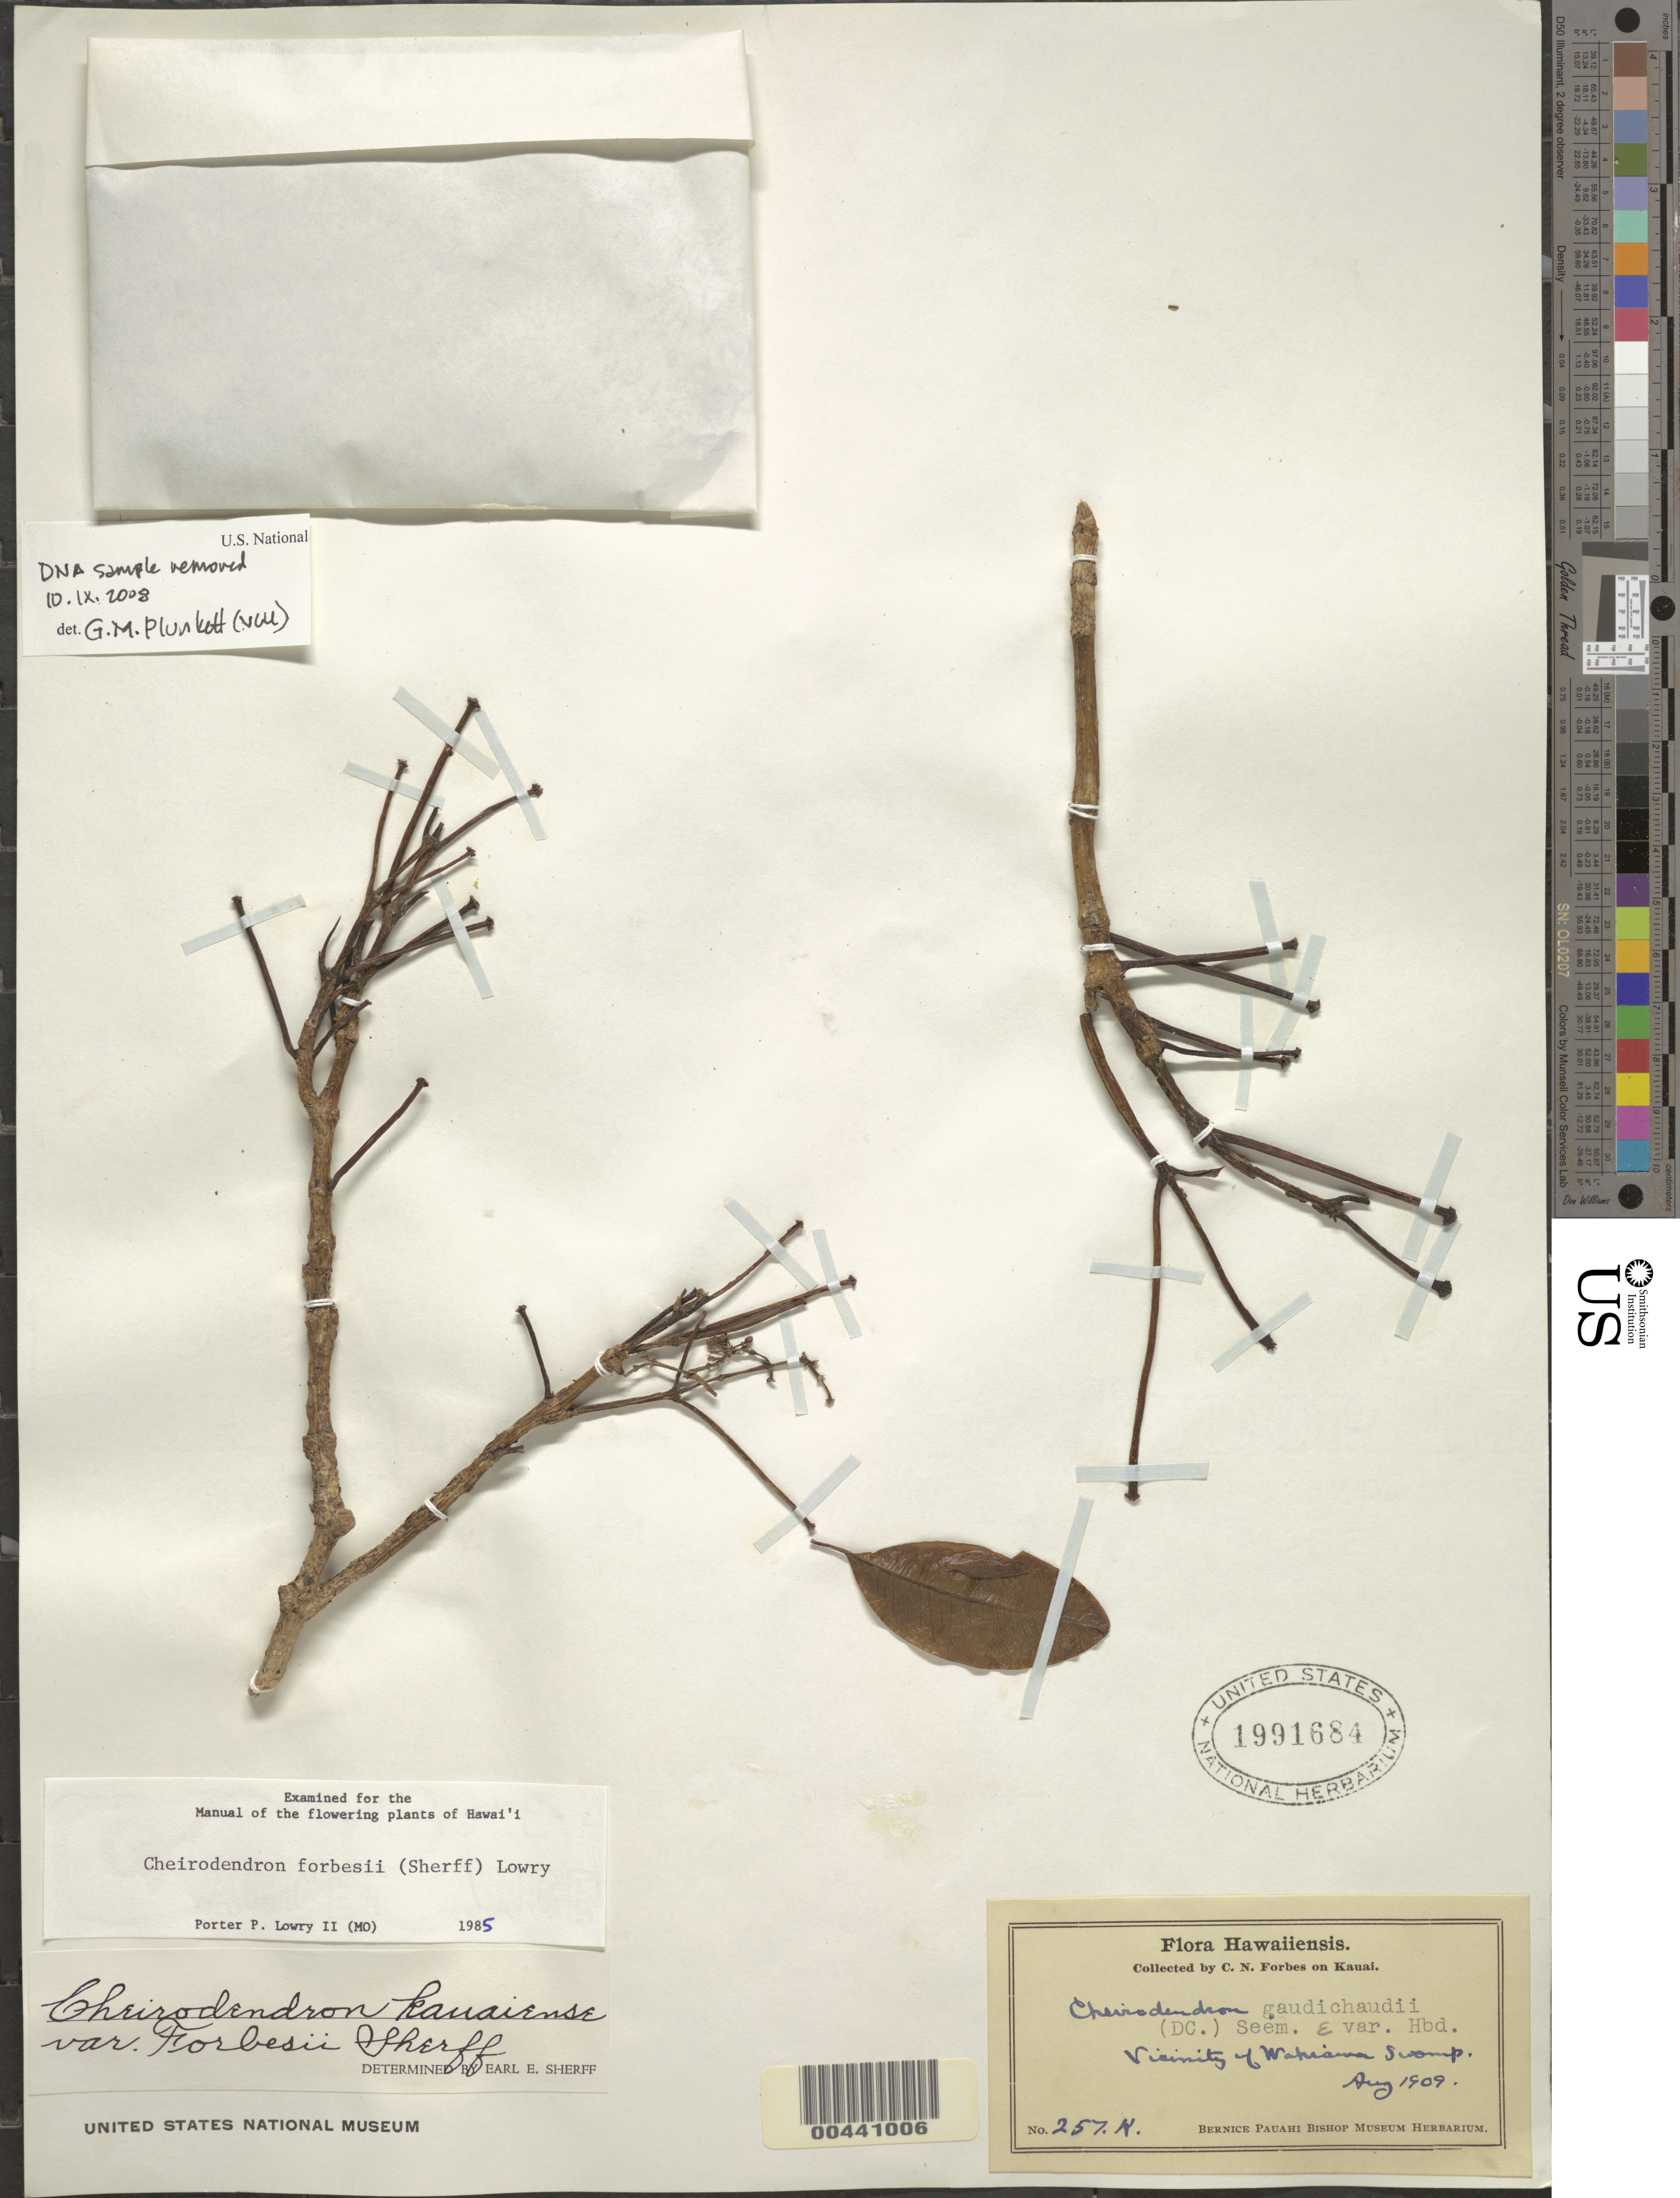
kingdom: Plantae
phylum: Tracheophyta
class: Magnoliopsida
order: Apiales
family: Araliaceae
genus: Cheirodendron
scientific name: Cheirodendron forbesii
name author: (Sherff) Lowry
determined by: Lowry, P. P., (MO), Missouri Botanical Garden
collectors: C. N. Forbes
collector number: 257.K.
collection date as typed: Aug 1909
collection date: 1909-08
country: United States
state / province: Hawaii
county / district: Kauai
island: Kaua'i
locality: Vicinity of Wahiawa Swamp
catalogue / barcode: US 1991684